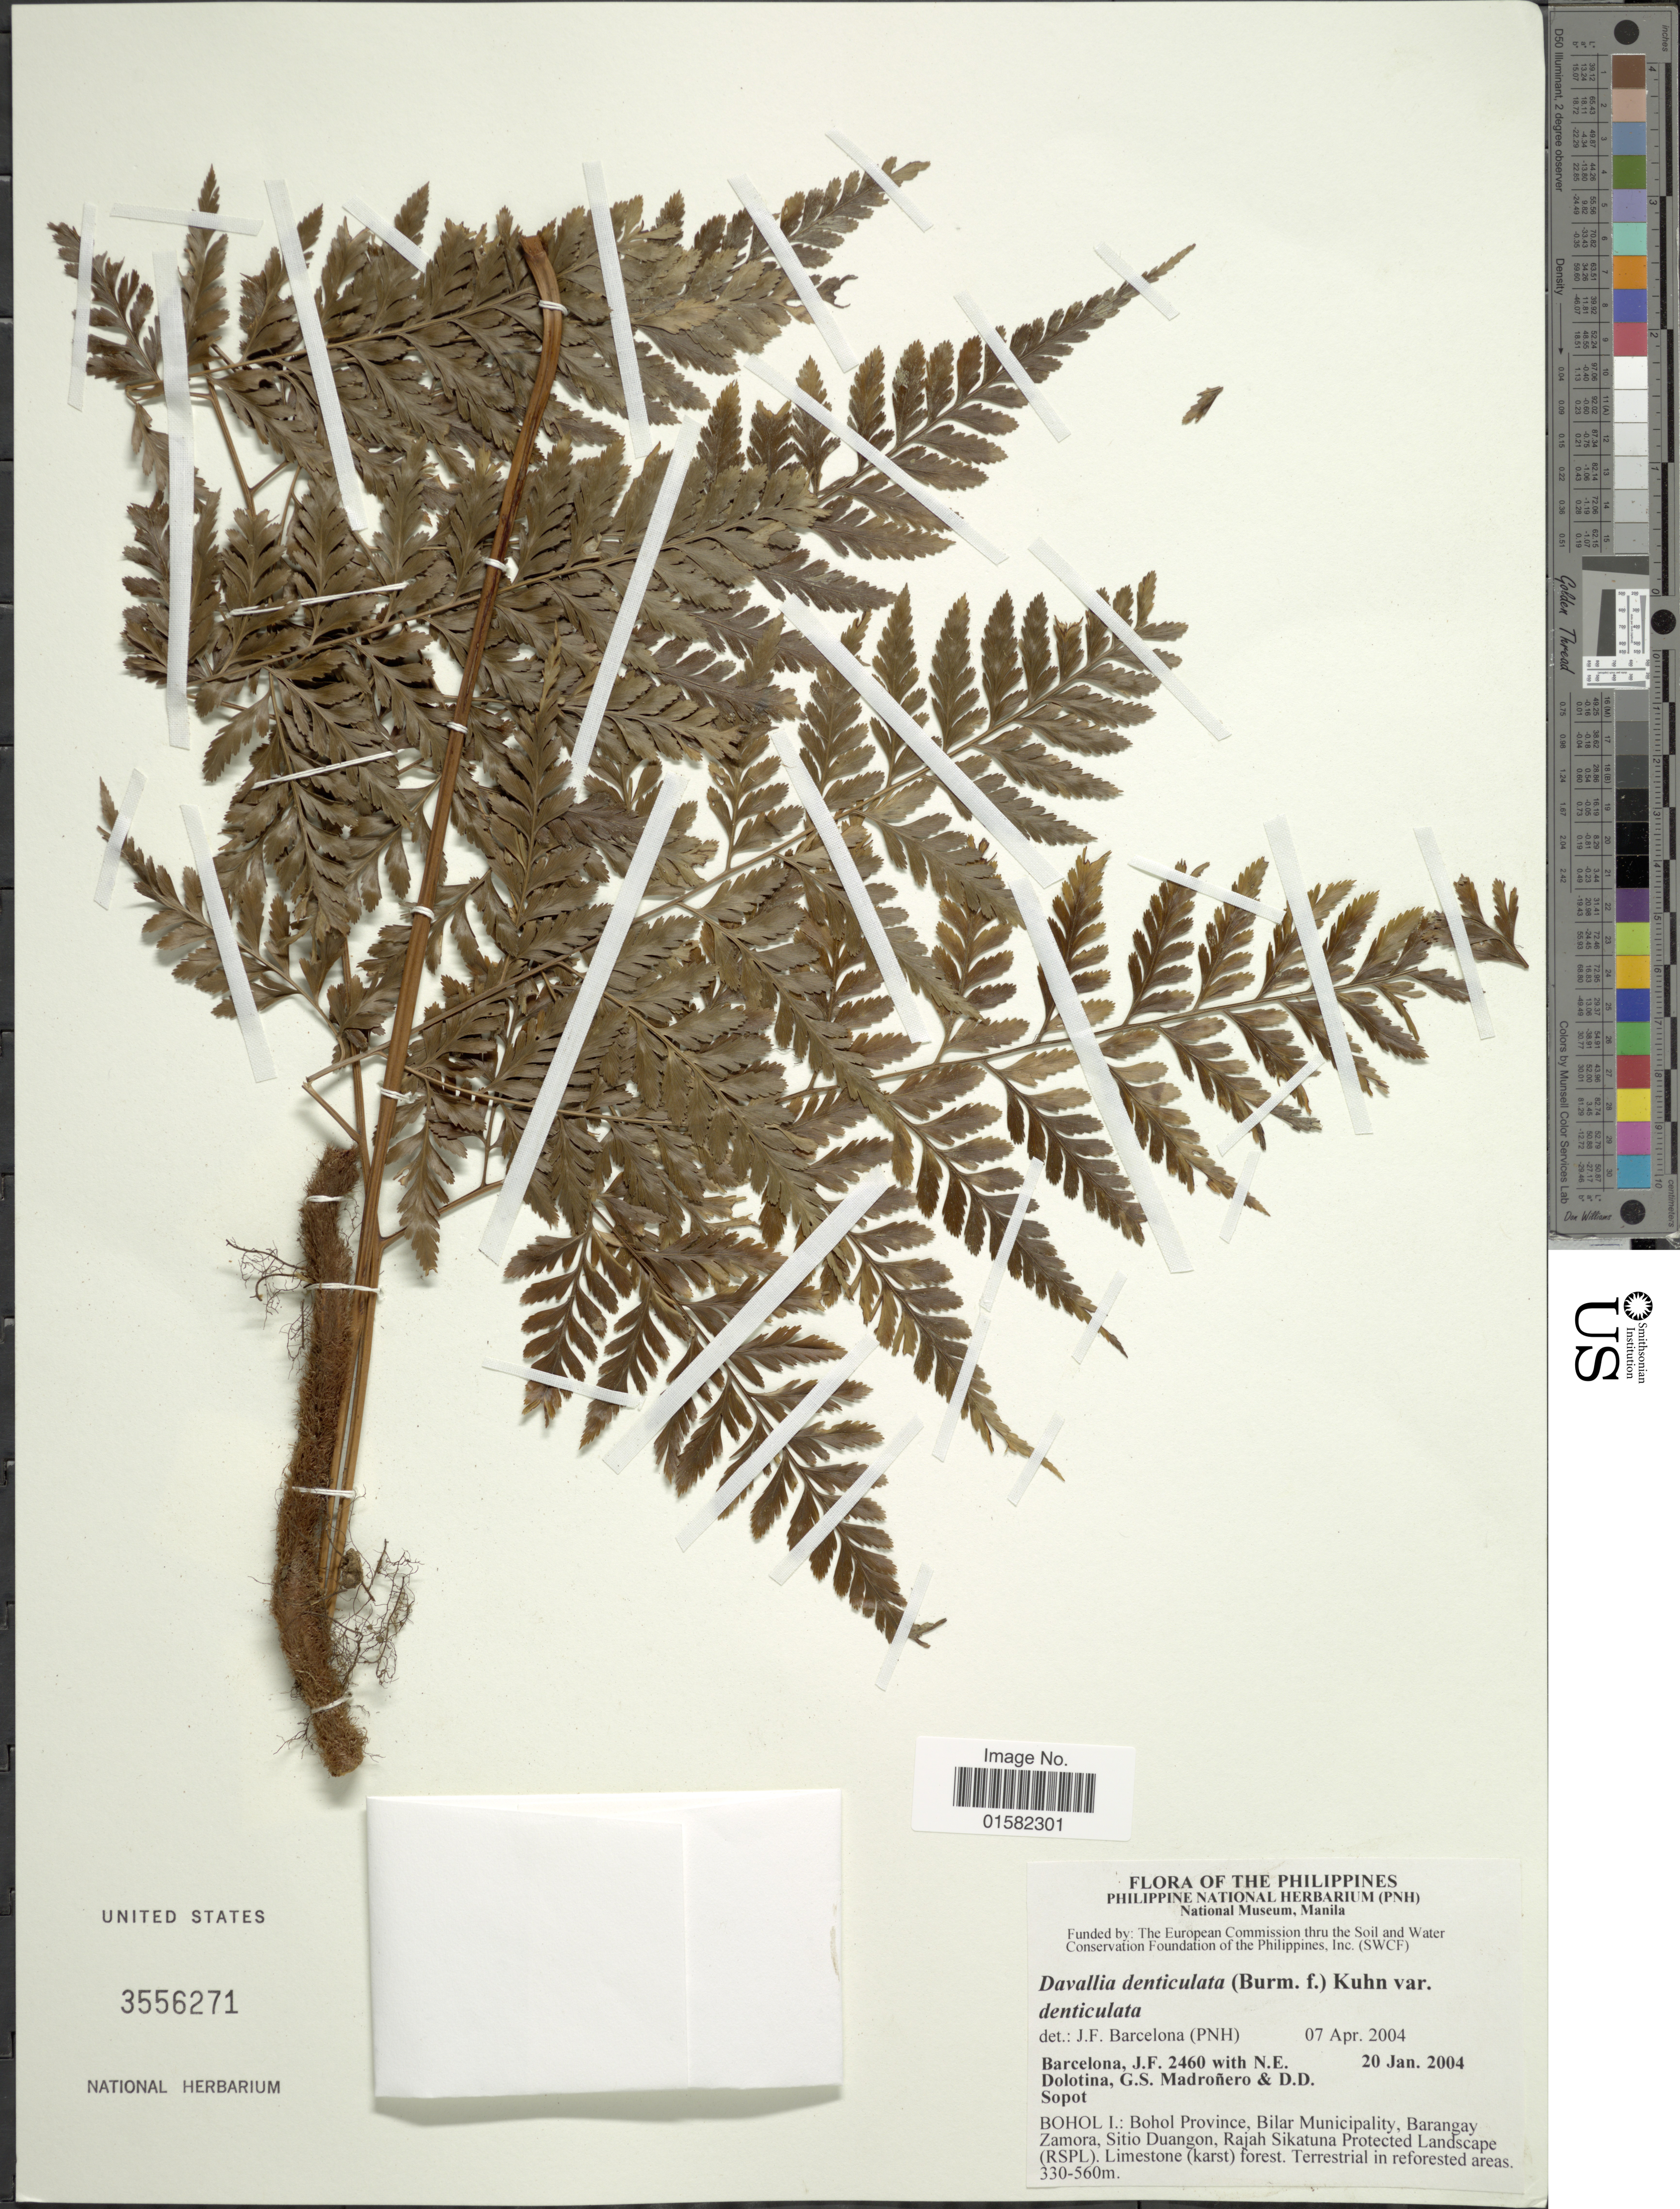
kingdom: Plantae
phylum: Tracheophyta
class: Polypodiopsida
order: Polypodiales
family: Davalliaceae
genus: Wibelia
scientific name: Wibelia denticulata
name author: (Burm. f.) M. Kato & Tsutsumi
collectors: J. F. Barcelona, N. Dolotina, G. Madroñero & D. Sopot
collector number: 2460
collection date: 2004-01-20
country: Philippines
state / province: Central Visayas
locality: Bohol I: Bohol Prov, Bilar Municipality, Barangay Zamora, Sitio Duangon, Rajah Sikatuna Protected Landscape (RSPL). Limestone (karst) forest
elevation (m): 330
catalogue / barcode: US 3556271